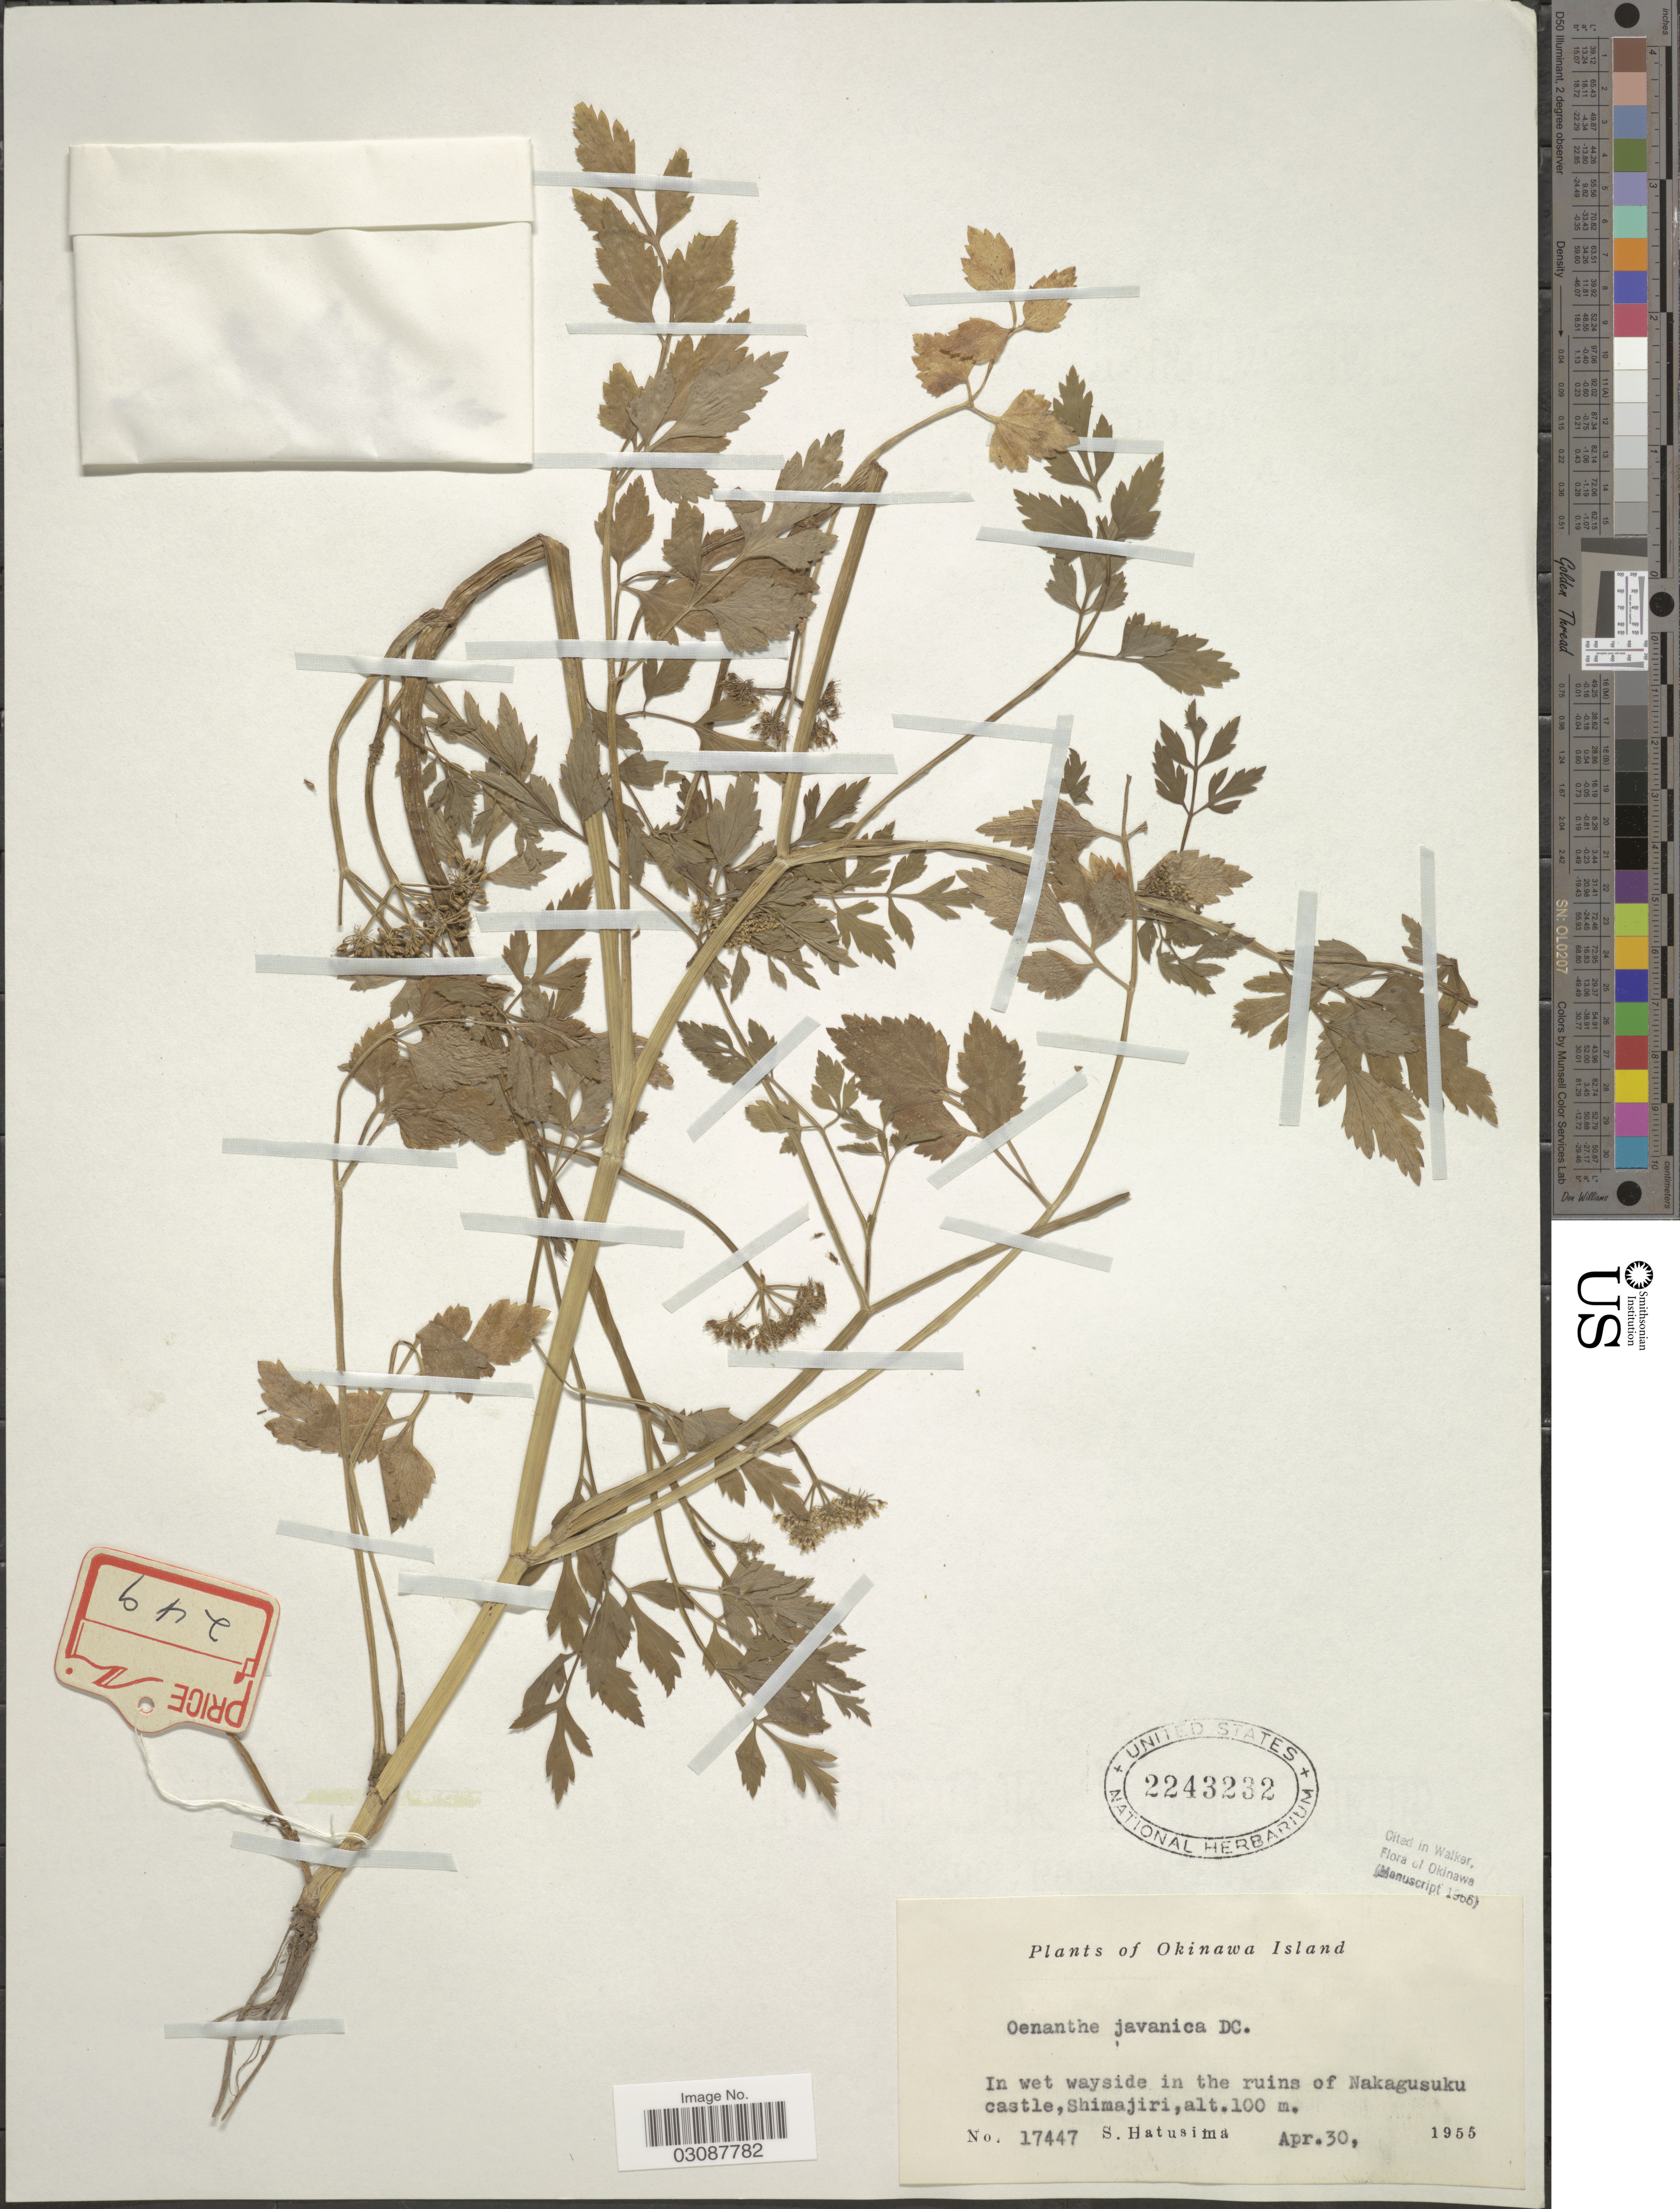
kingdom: Plantae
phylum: Tracheophyta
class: Magnoliopsida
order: Apiales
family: Apiaceae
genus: Oenanthe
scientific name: Oenanthe javanica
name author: (Blume) DC.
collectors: S. Hatusima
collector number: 17447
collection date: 1955-04-30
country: Japan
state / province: Okinawa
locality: Okinawa Island, In wet wayside in the ruins of Nakagusuku castle, Shimajiri.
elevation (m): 100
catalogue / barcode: US 2243232